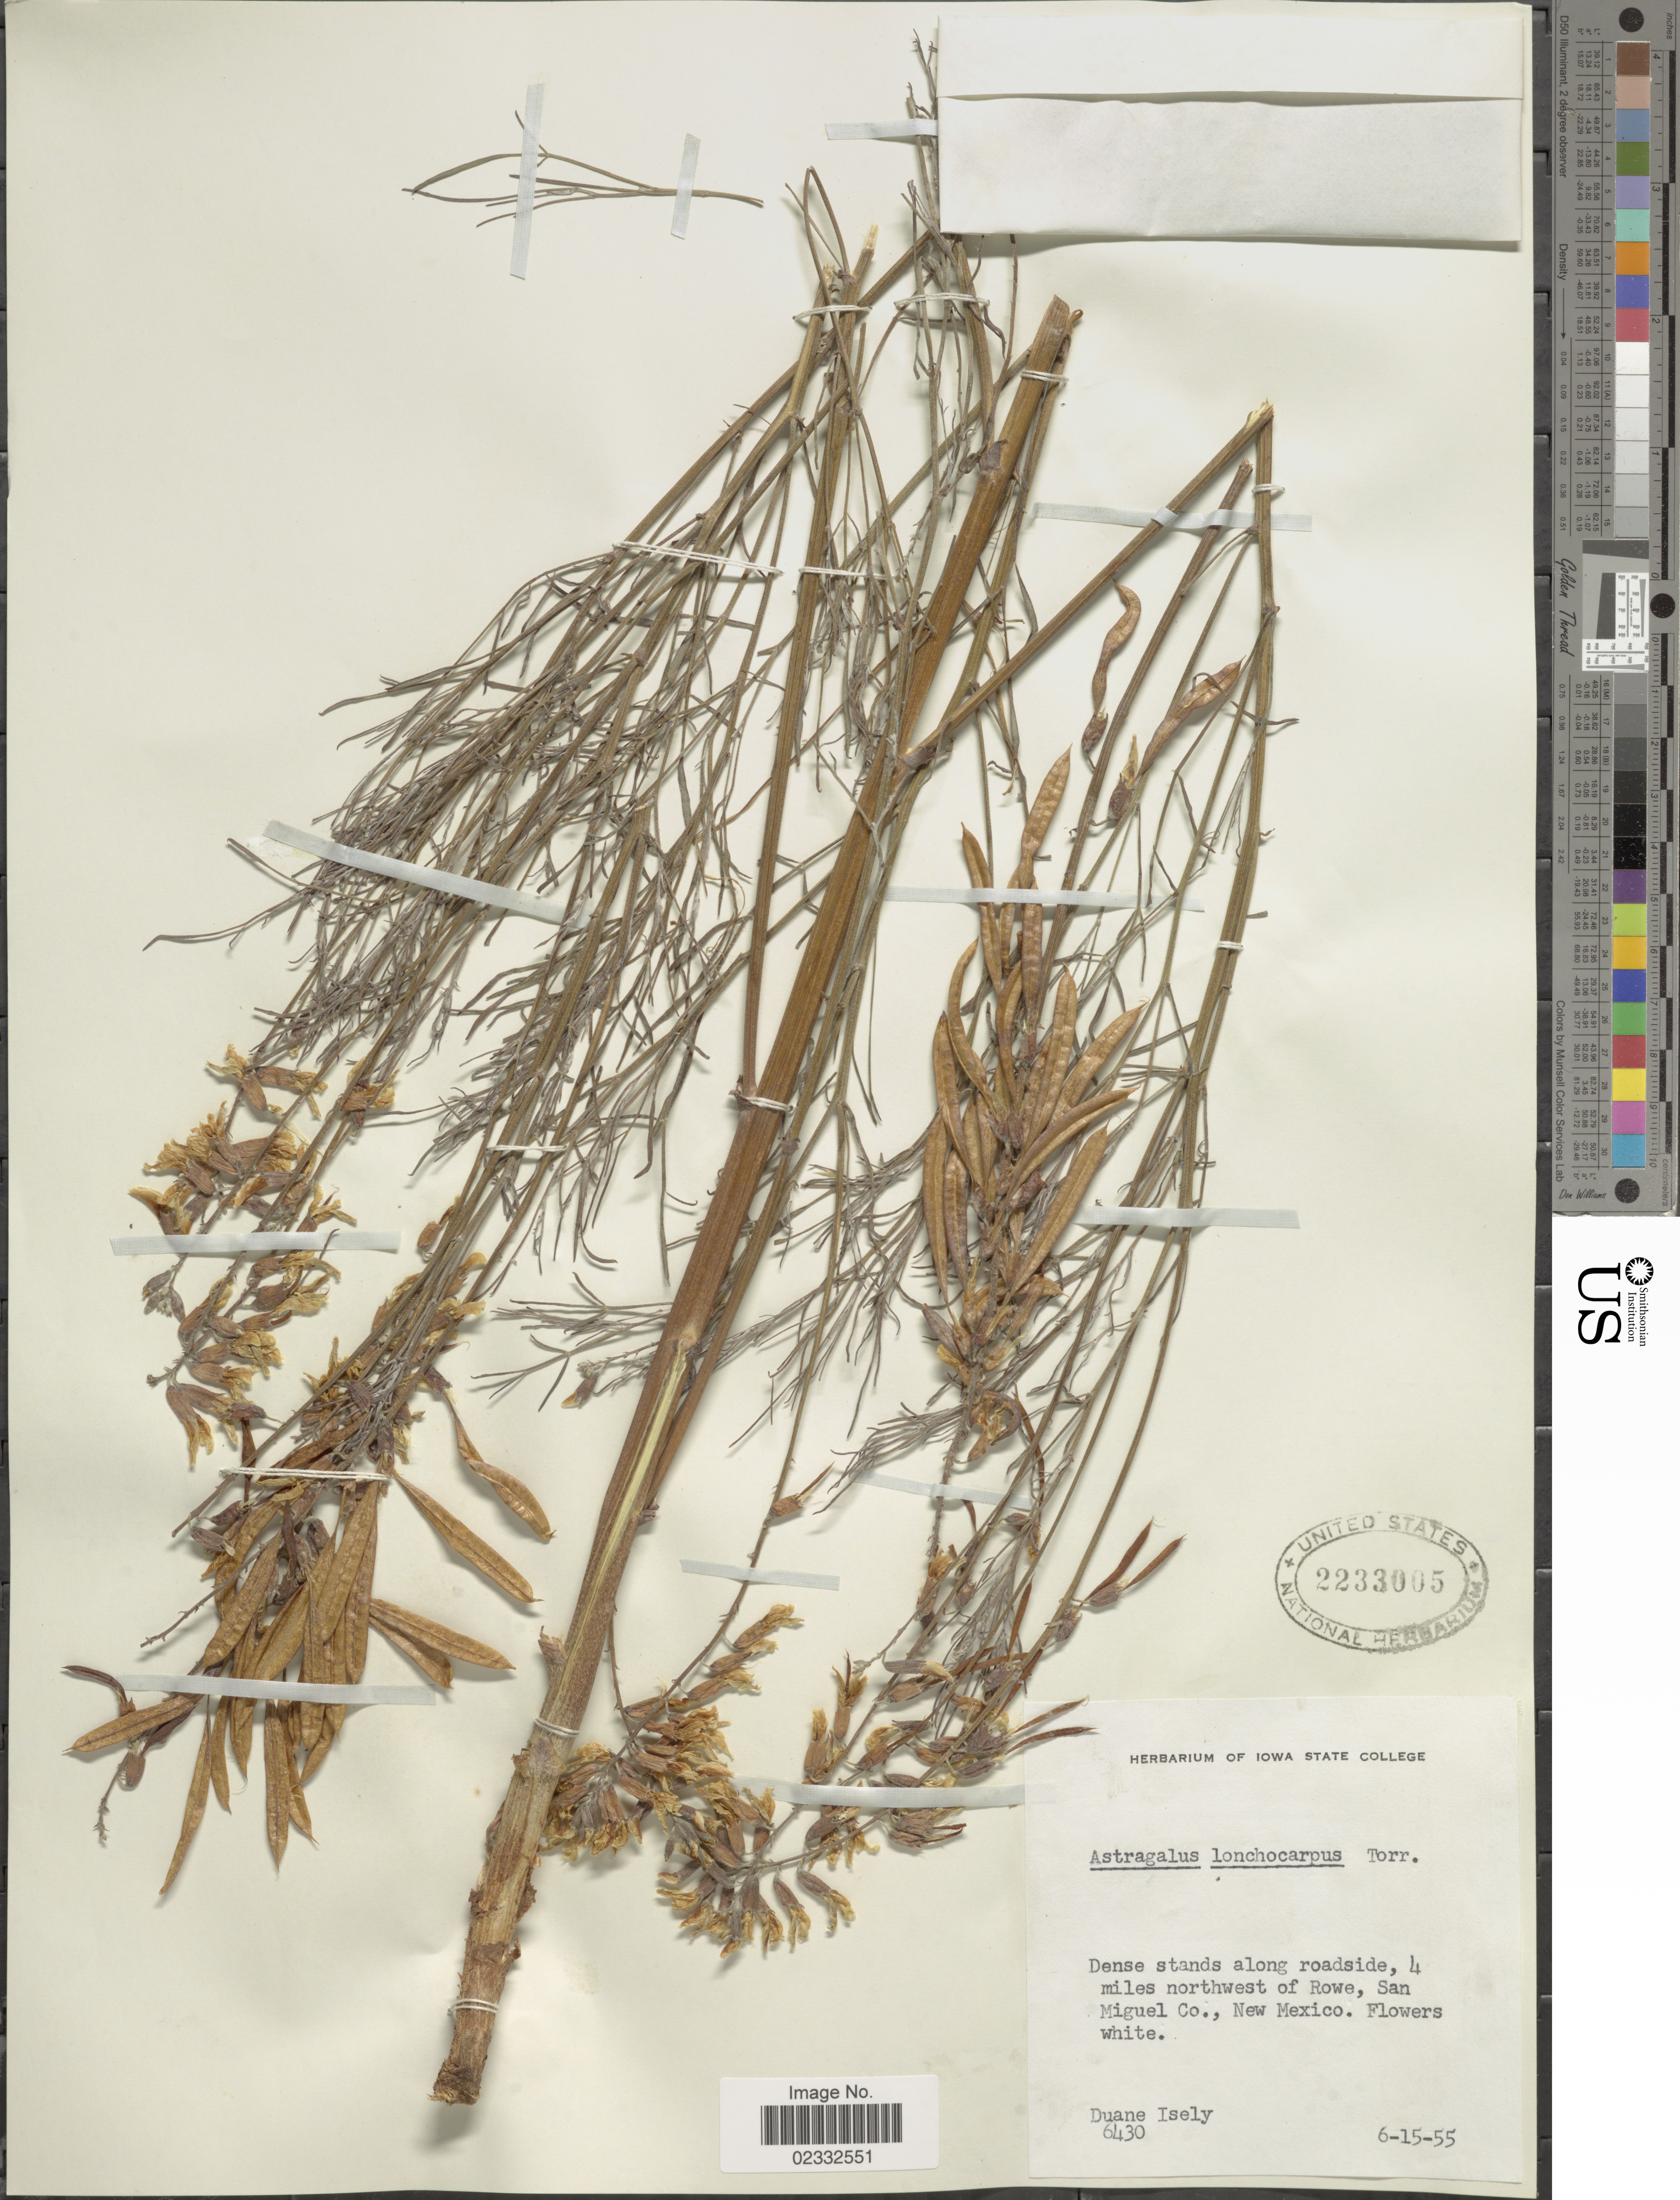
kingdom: Plantae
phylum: Tracheophyta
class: Magnoliopsida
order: Fabales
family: Fabaceae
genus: Astragalus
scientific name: Astragalus lonchocarpus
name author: Torr.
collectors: D. Isely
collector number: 6430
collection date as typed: Transcribed d/m/y: 15/6/55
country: United States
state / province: New Mexico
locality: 4 miles northwest of Rowe, San Miguel Co., New Mexico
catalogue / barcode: US 2233005